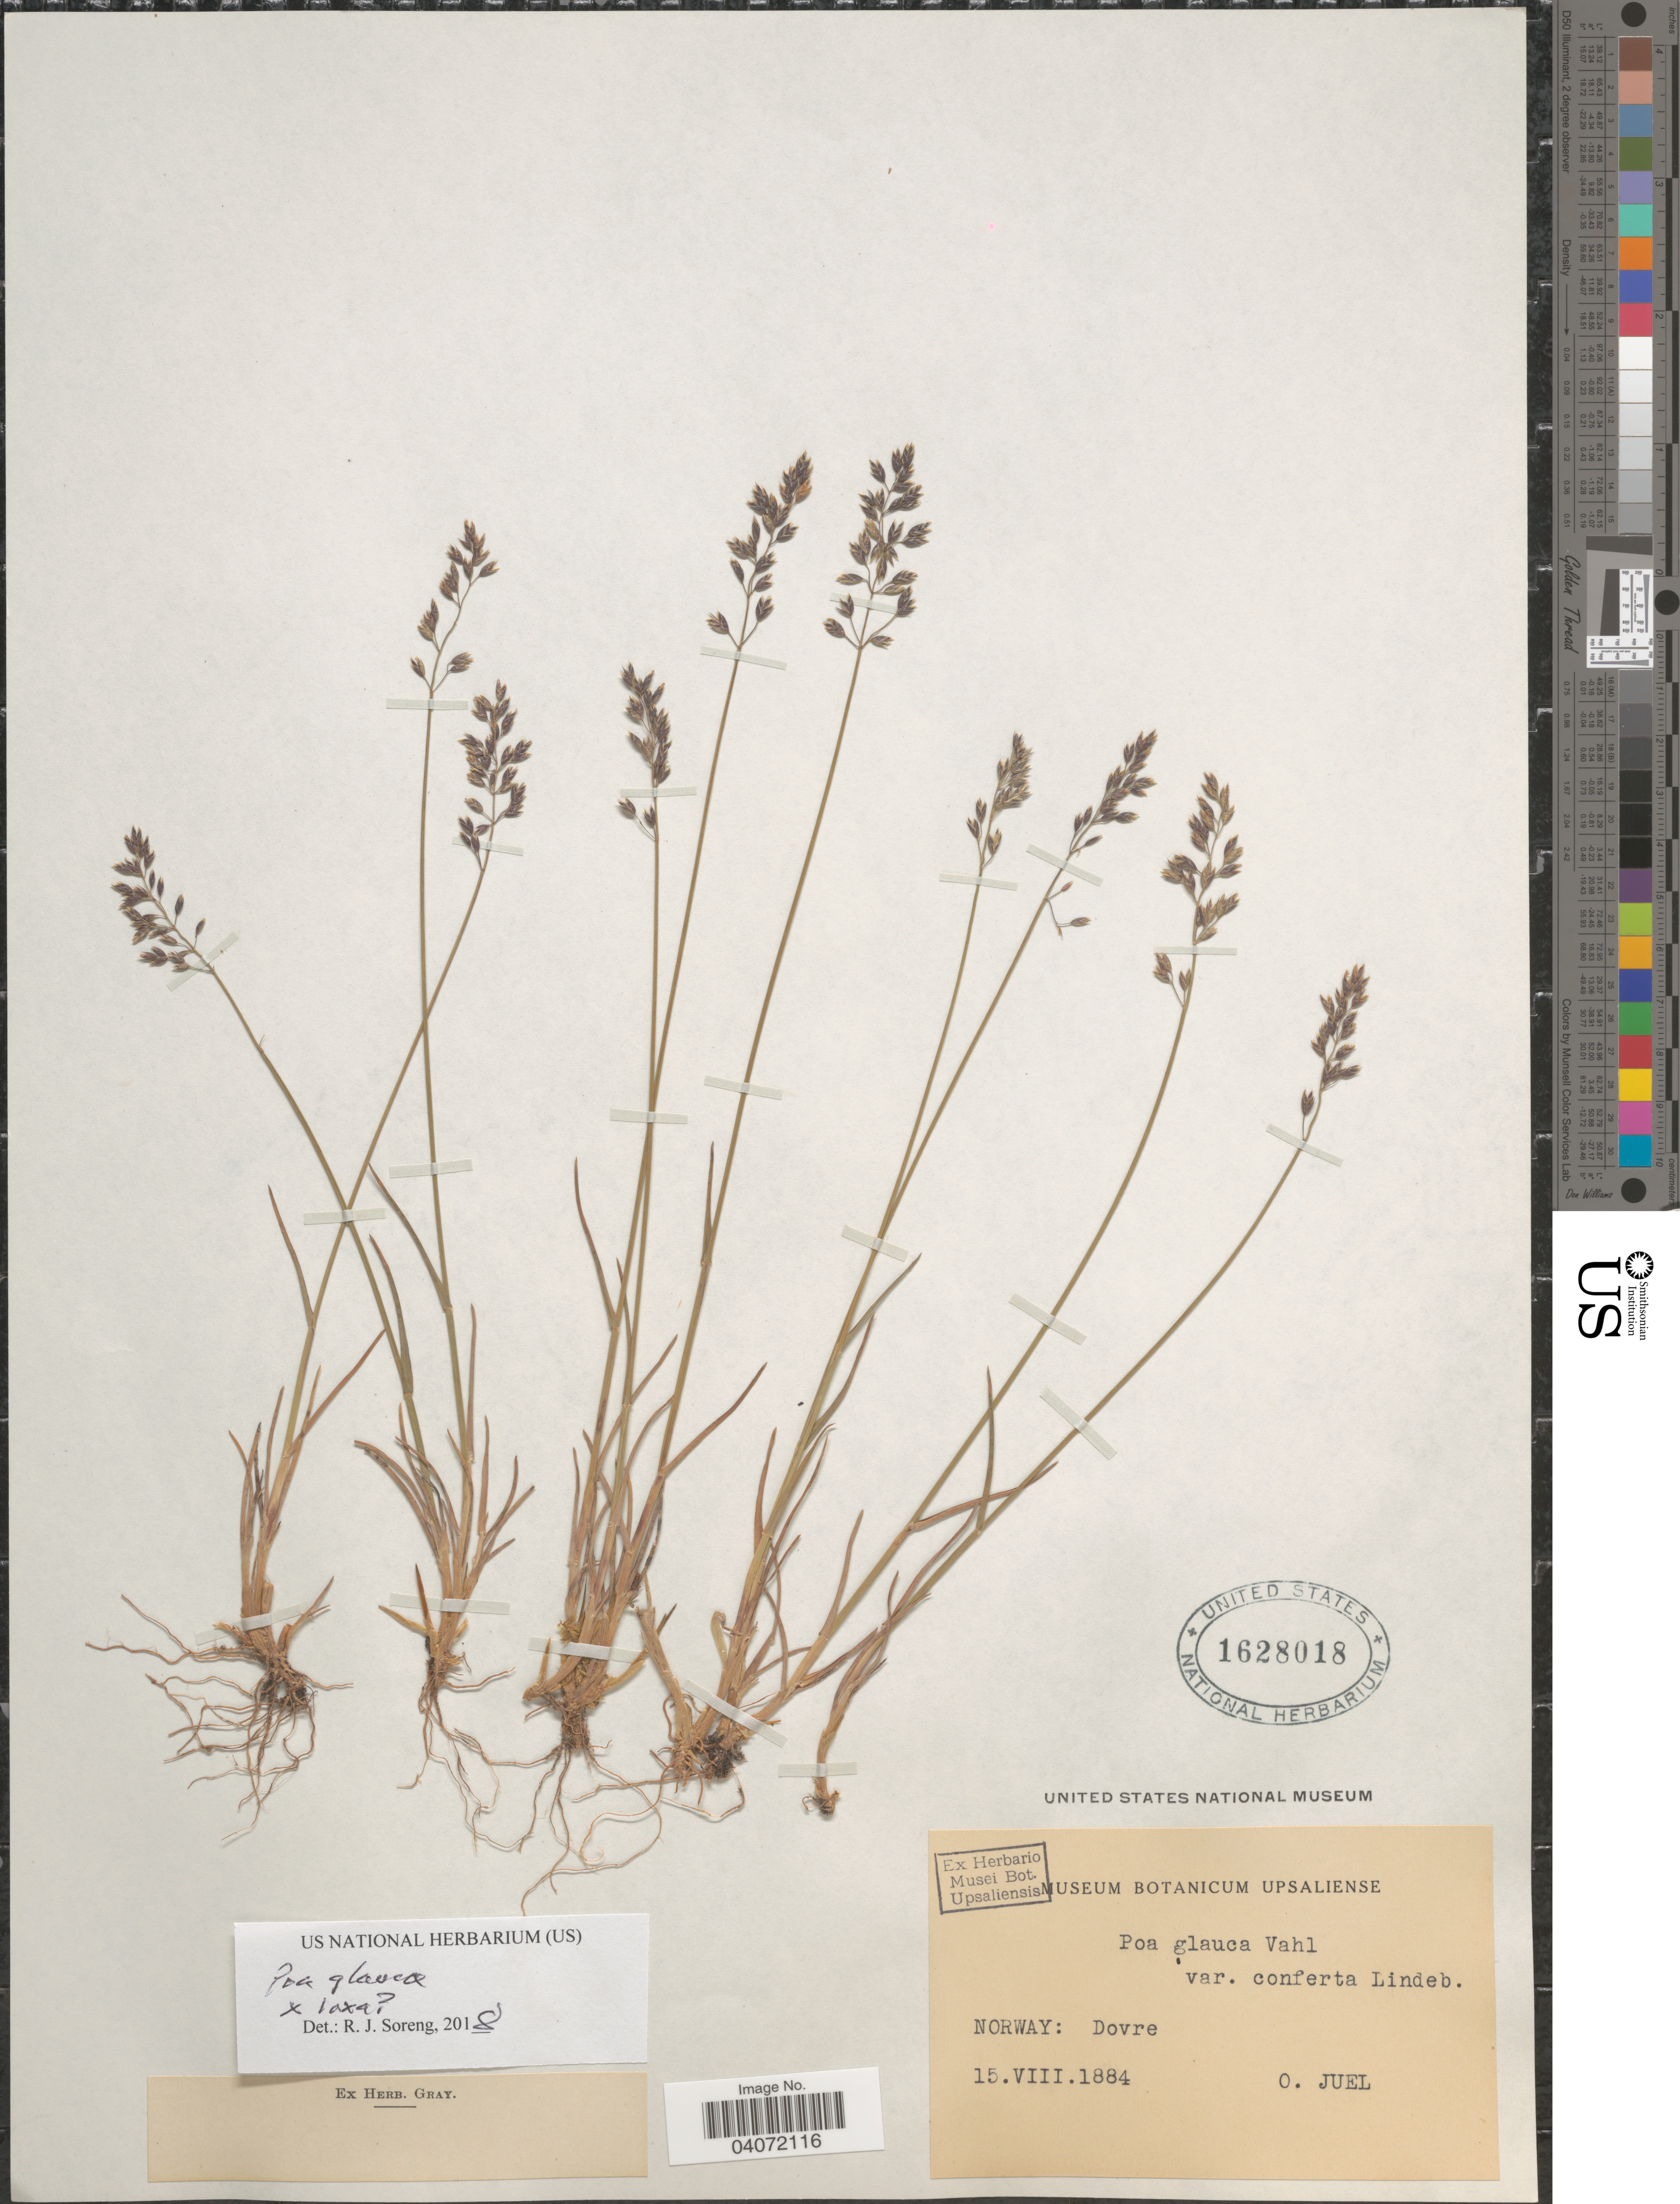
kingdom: Plantae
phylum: Tracheophyta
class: Liliopsida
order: Poales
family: Poaceae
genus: Poa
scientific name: Poa glauca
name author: Vahl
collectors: O. Juel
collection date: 1884-08-15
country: Norway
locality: Dovre.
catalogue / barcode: US 1628018